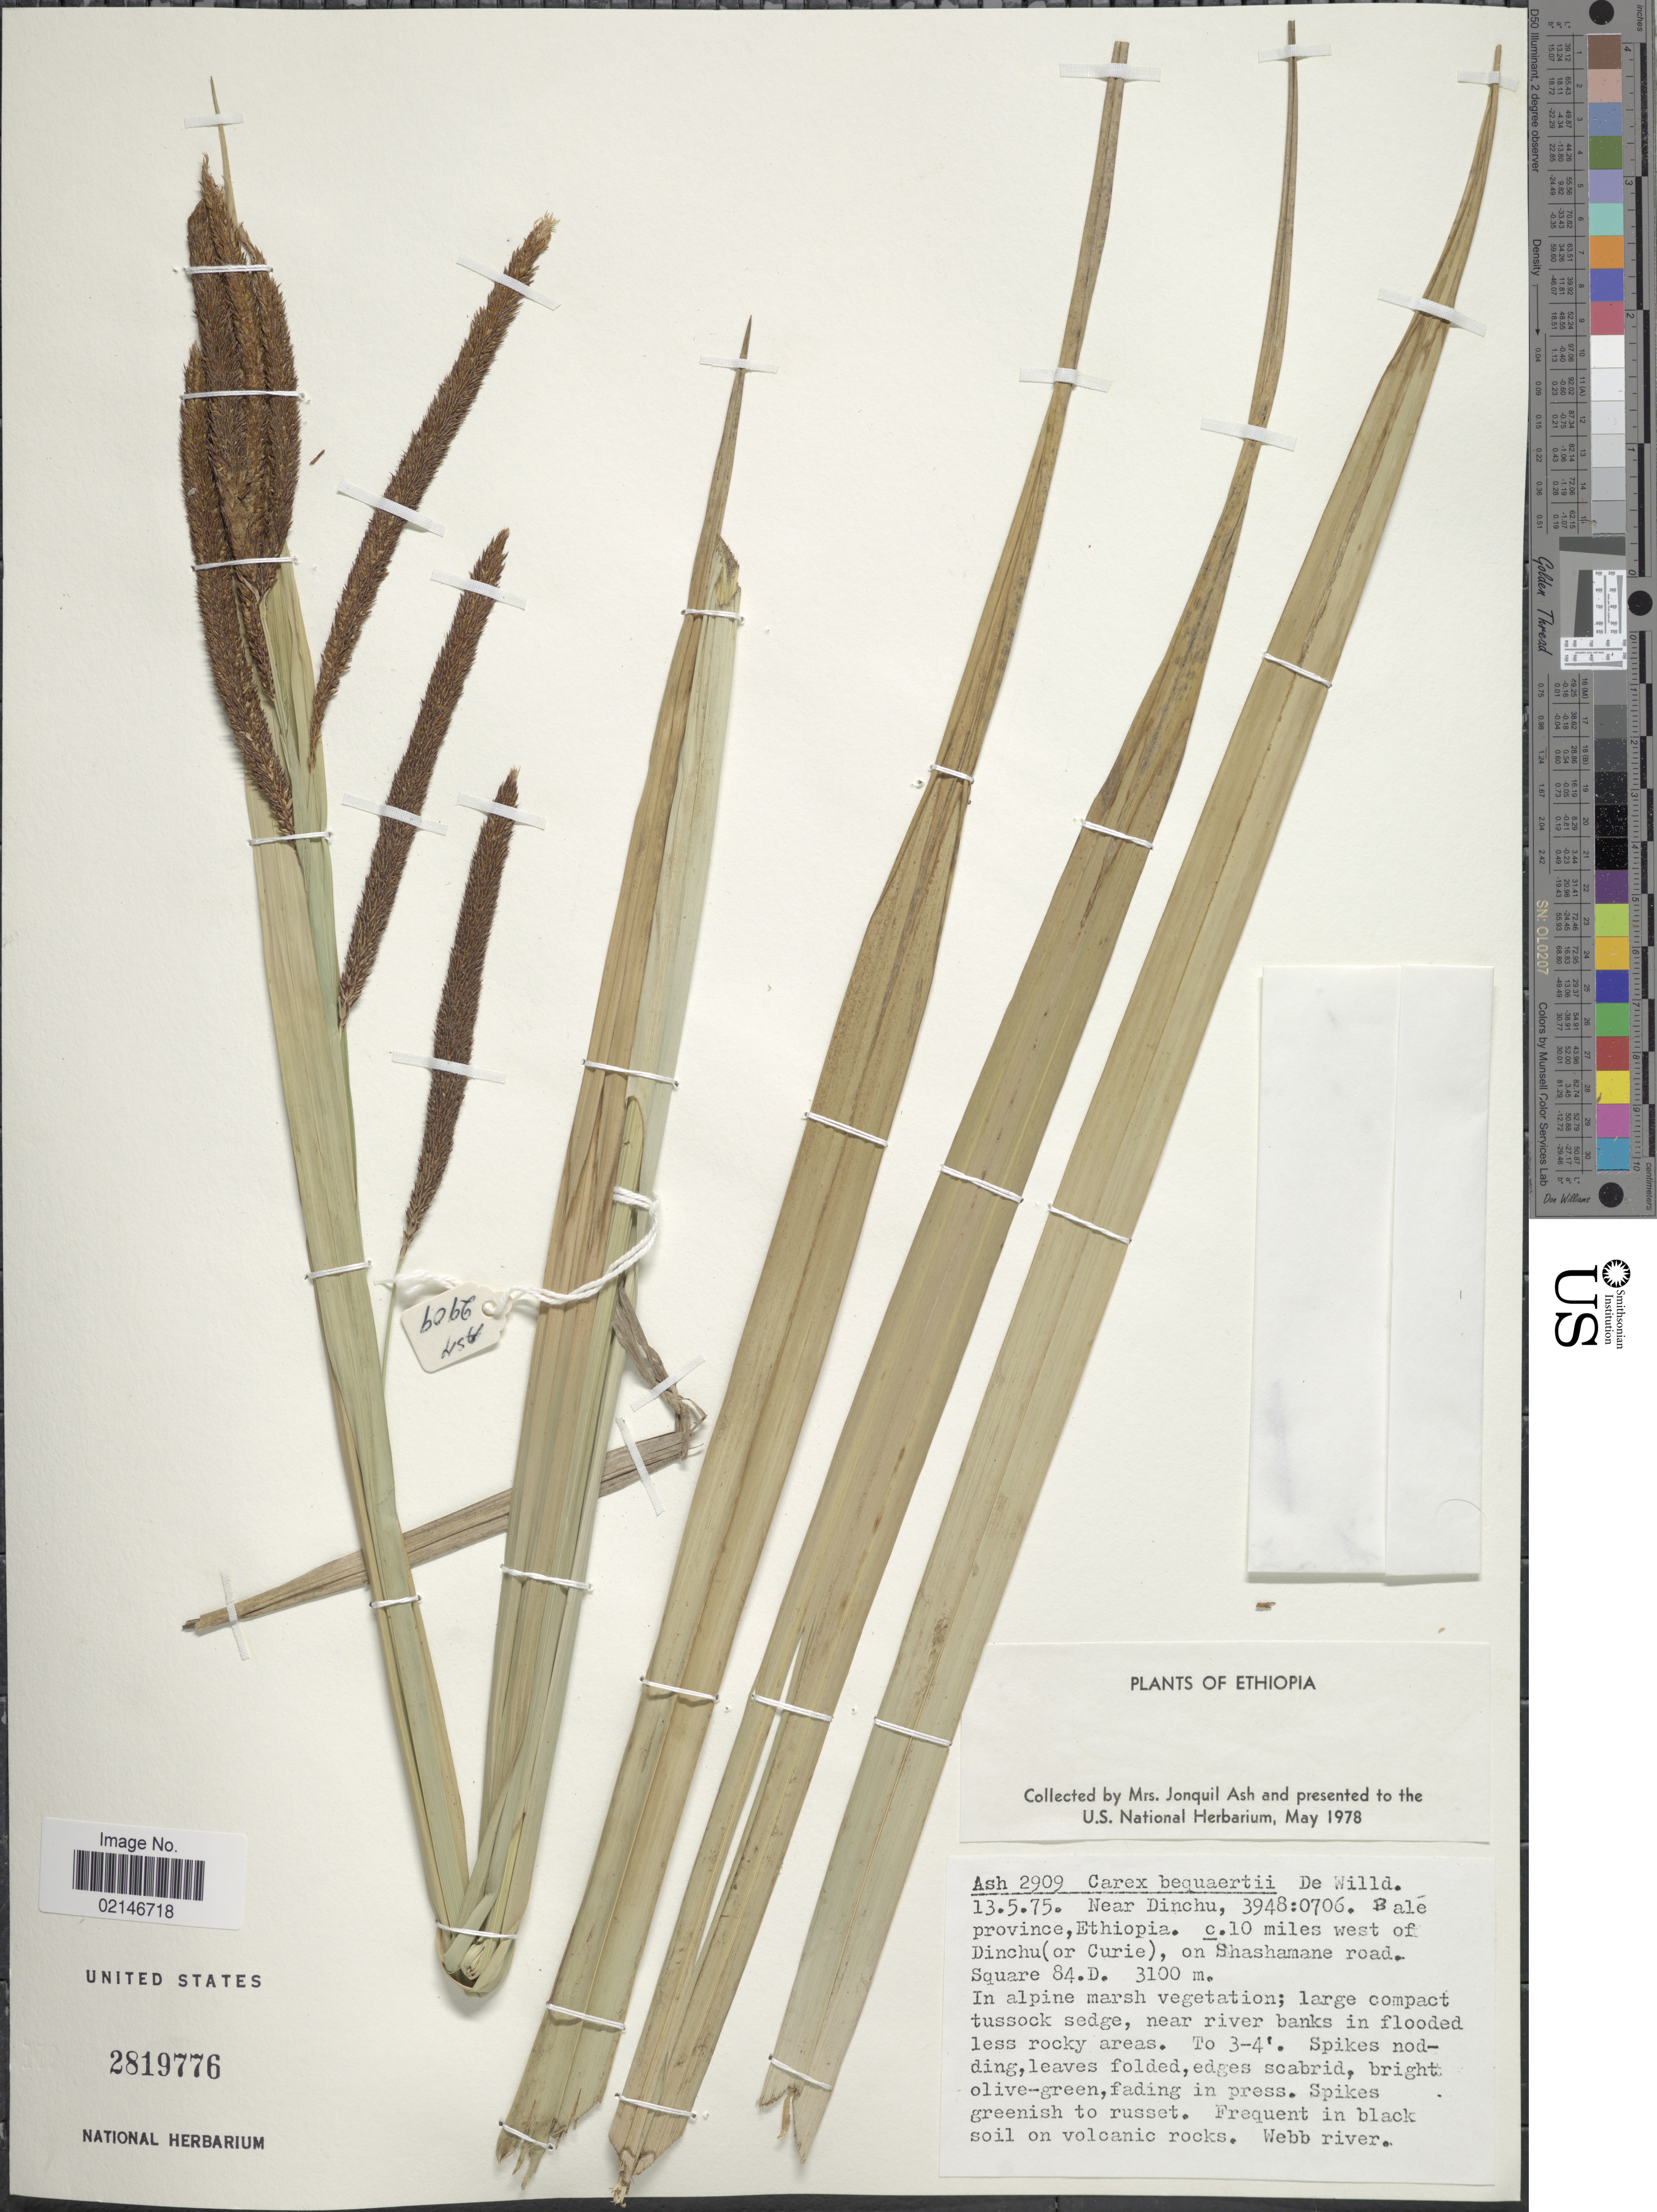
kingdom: Plantae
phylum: Tracheophyta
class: Liliopsida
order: Poales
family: Cyperaceae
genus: Carex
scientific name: Carex bequaertii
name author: De Wild.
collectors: J. Ash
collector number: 2909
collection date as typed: Transcribed d/m/y: 13/5/75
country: Ethiopia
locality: Near Dinchu, 3948:0706. Bale province, c. 10 miles west of Dinchu (or Curie), On Shashamane Road. Square 84.D.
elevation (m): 3100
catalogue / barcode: US 2819776